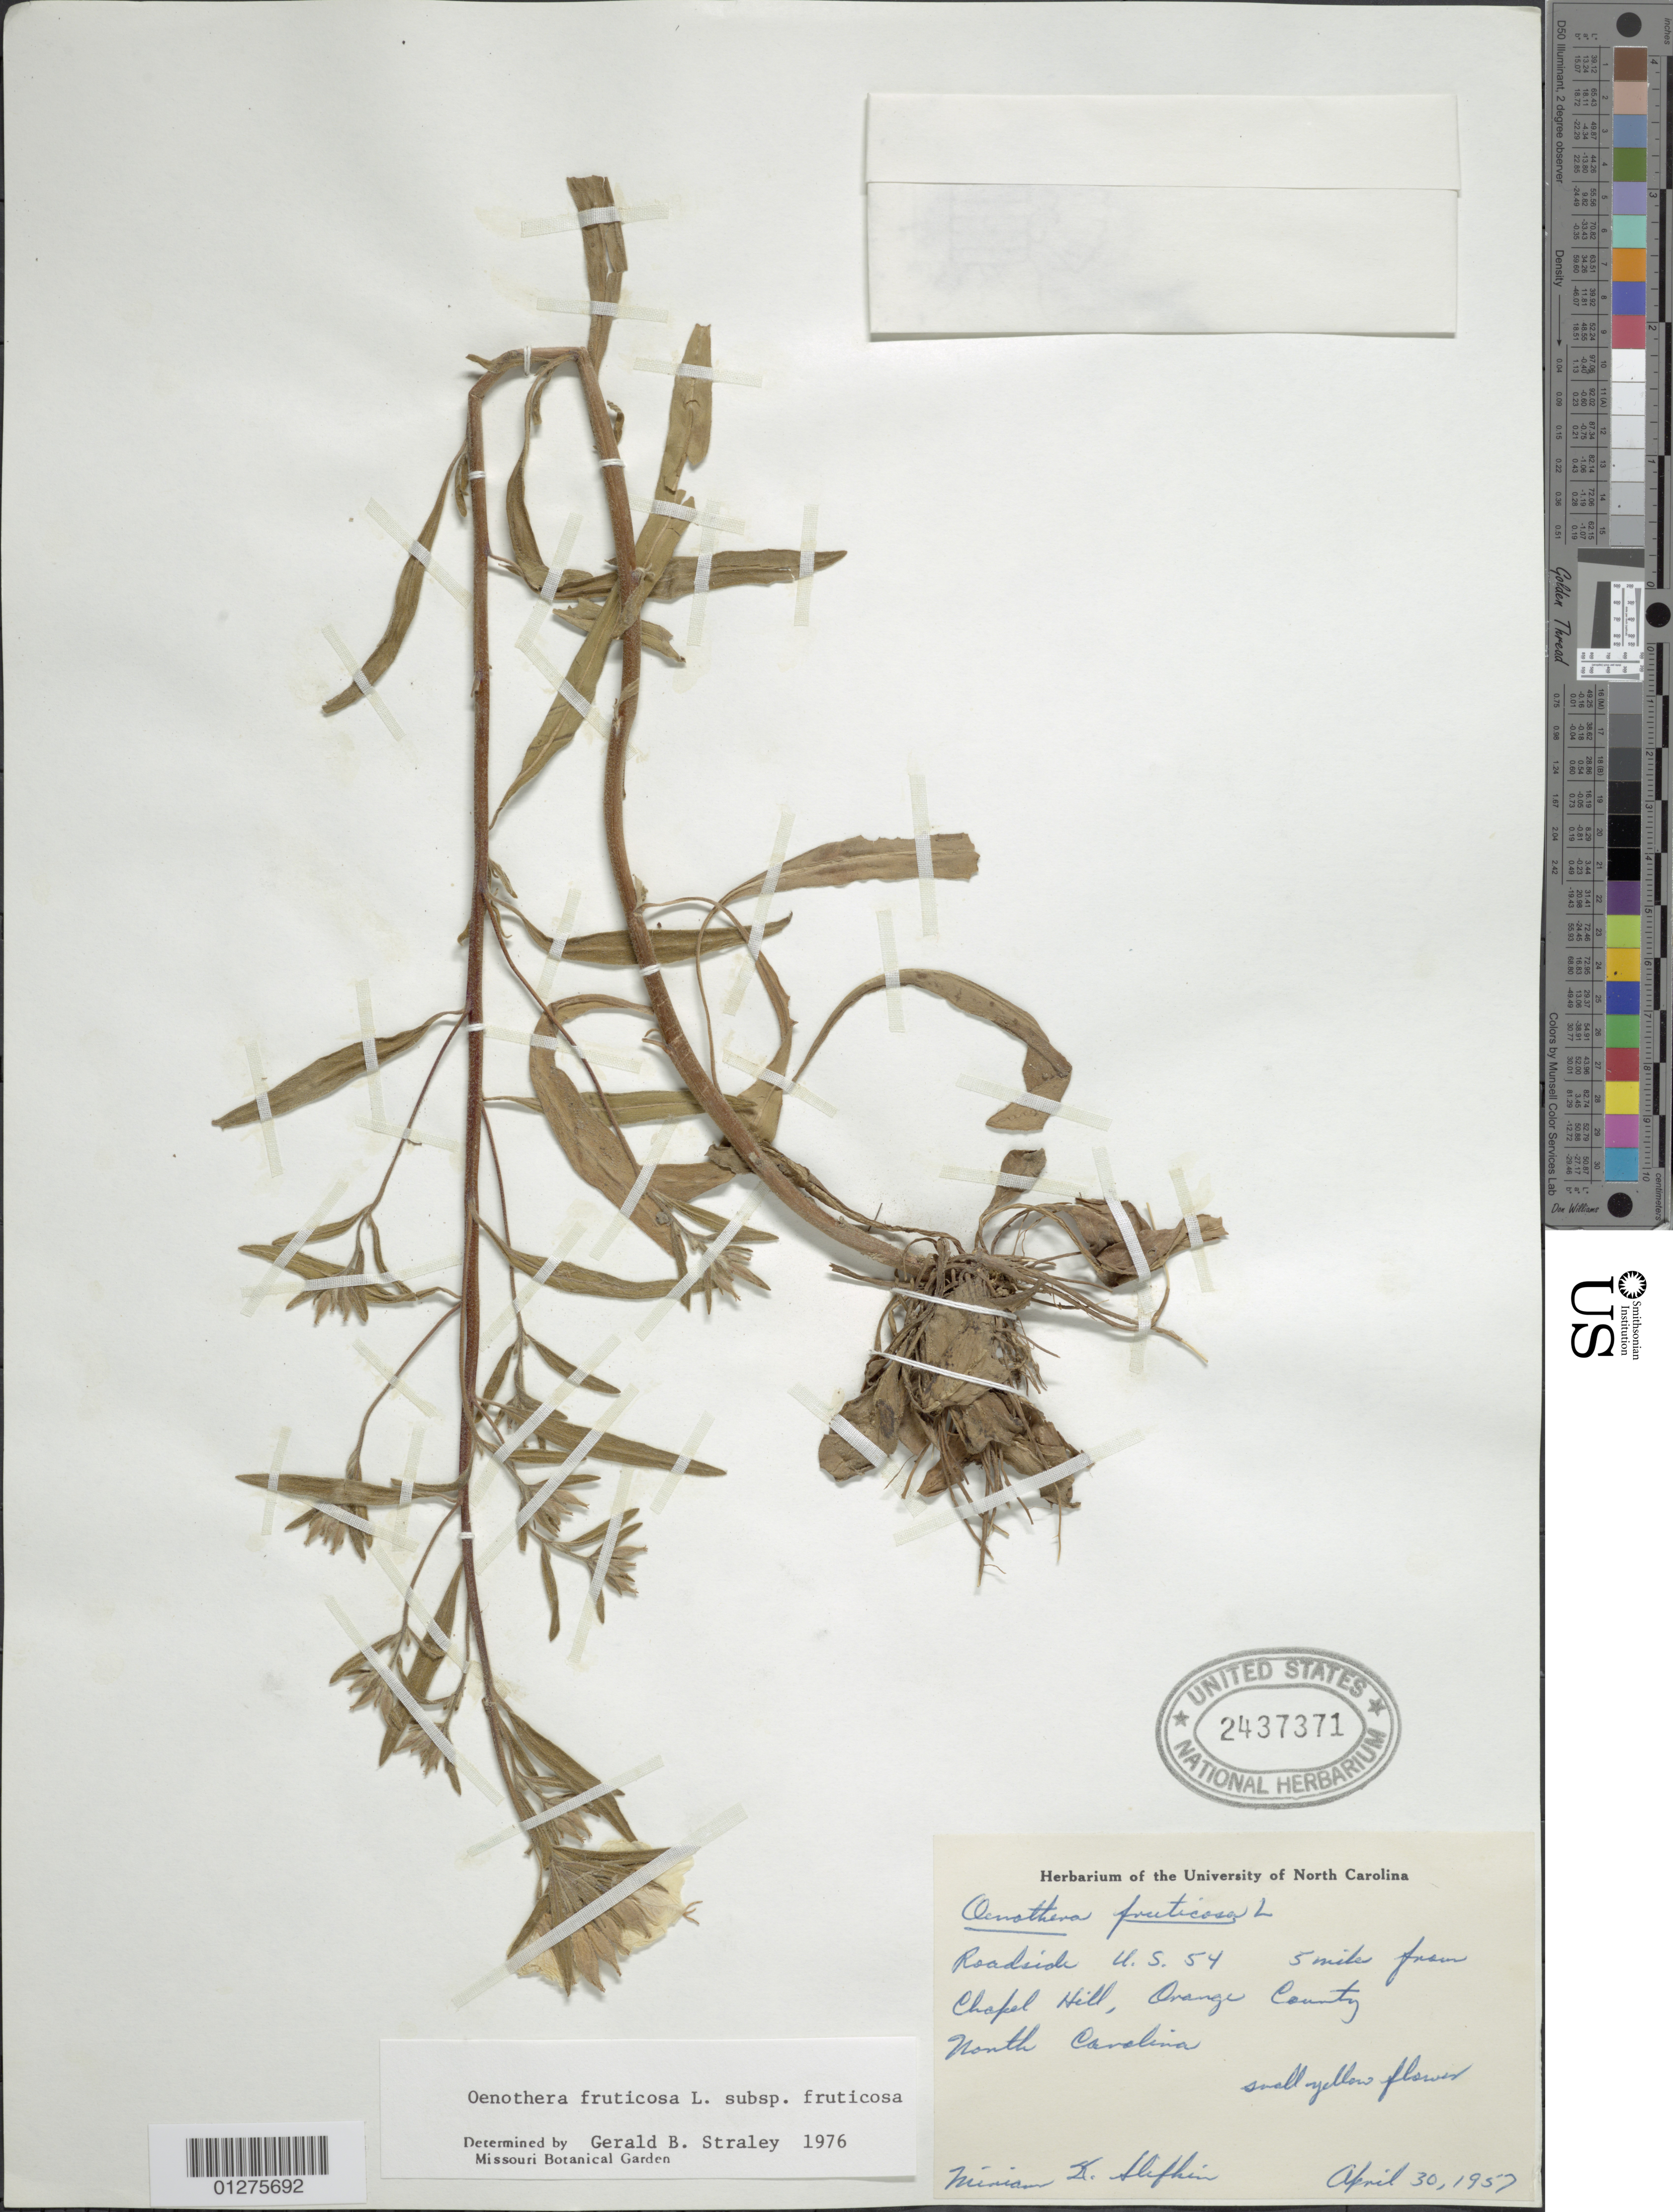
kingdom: Plantae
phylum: Tracheophyta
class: Magnoliopsida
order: Myrtales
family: Onagraceae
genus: Oenothera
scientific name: Oenothera fruticosa subsp. fruticosa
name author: L.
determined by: Straley, G. B.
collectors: M. Slifkin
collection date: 1957-04-30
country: United States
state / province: North Carolina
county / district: Orange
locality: US 54, 5 miles from Chapel Hill.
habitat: Roadside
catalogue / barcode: US 2437371